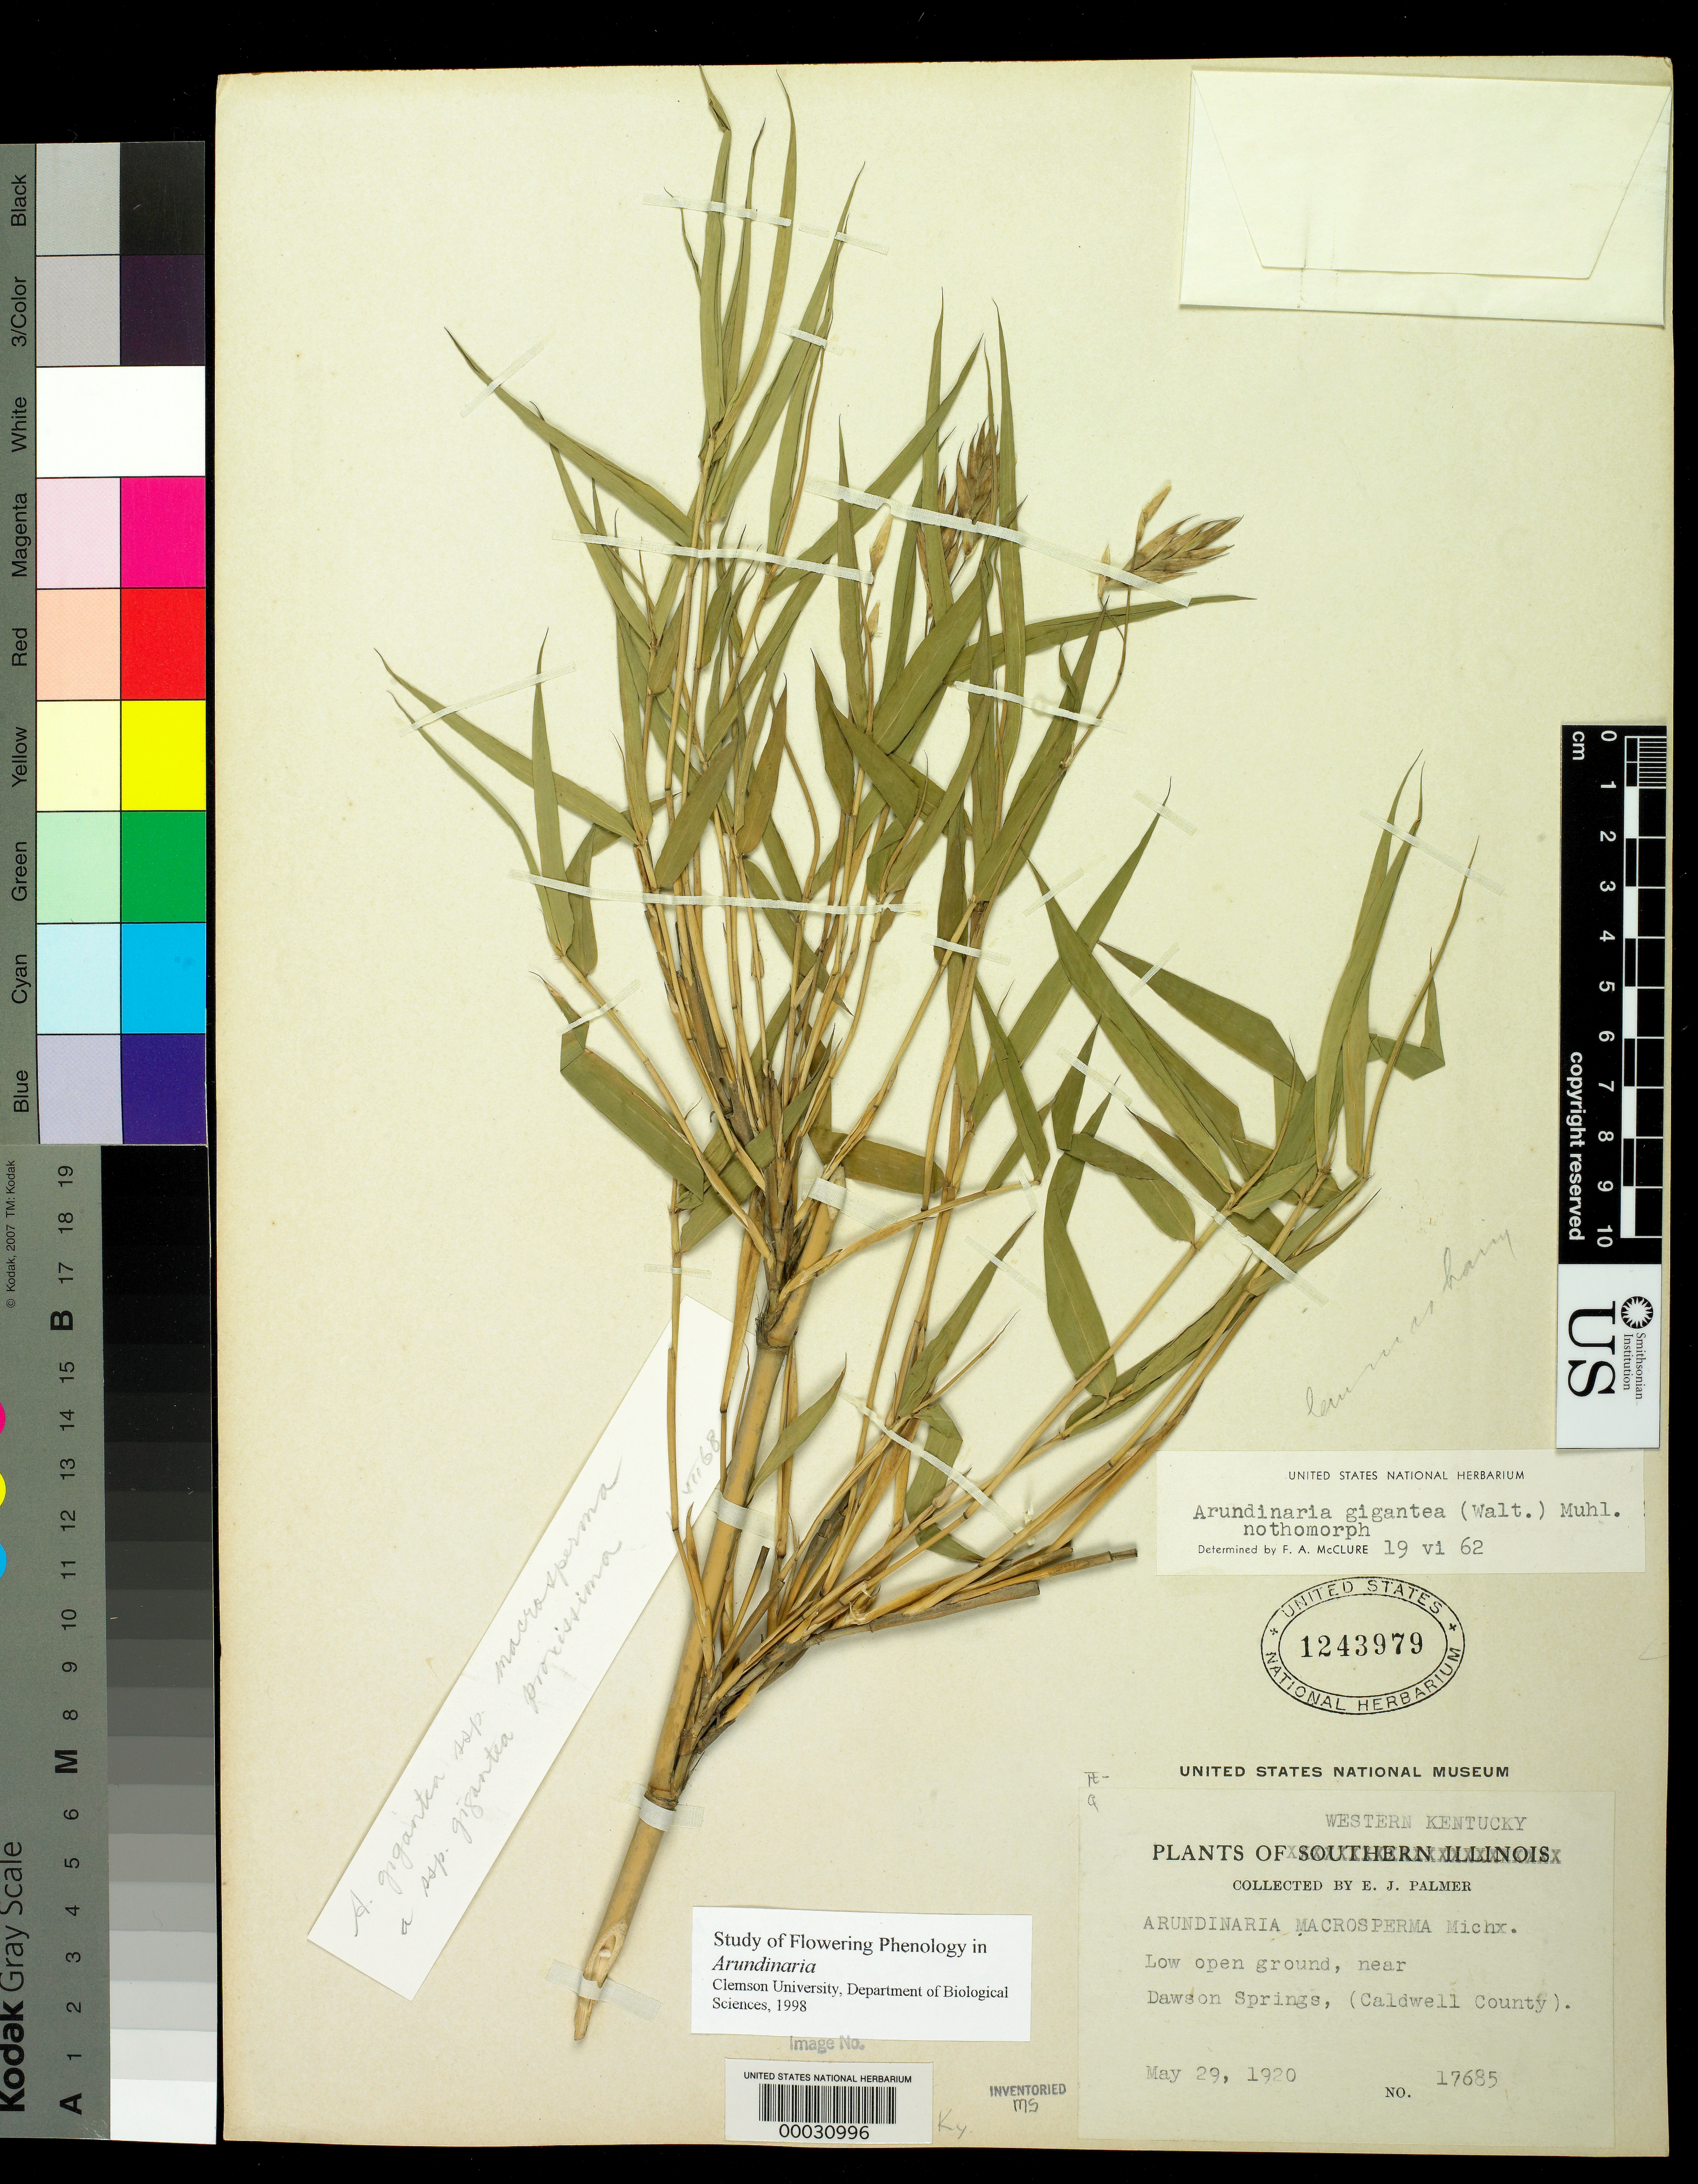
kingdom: Plantae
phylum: Tracheophyta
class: Liliopsida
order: Poales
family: Poaceae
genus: Arundinaria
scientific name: Arundinaria gigantea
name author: (Walter) Muhl.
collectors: E. J. Palmer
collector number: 17685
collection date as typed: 29 May 1920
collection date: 1920-05-29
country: United States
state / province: Kentucky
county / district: Caldwell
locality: Dawson springs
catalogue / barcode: US 1243979